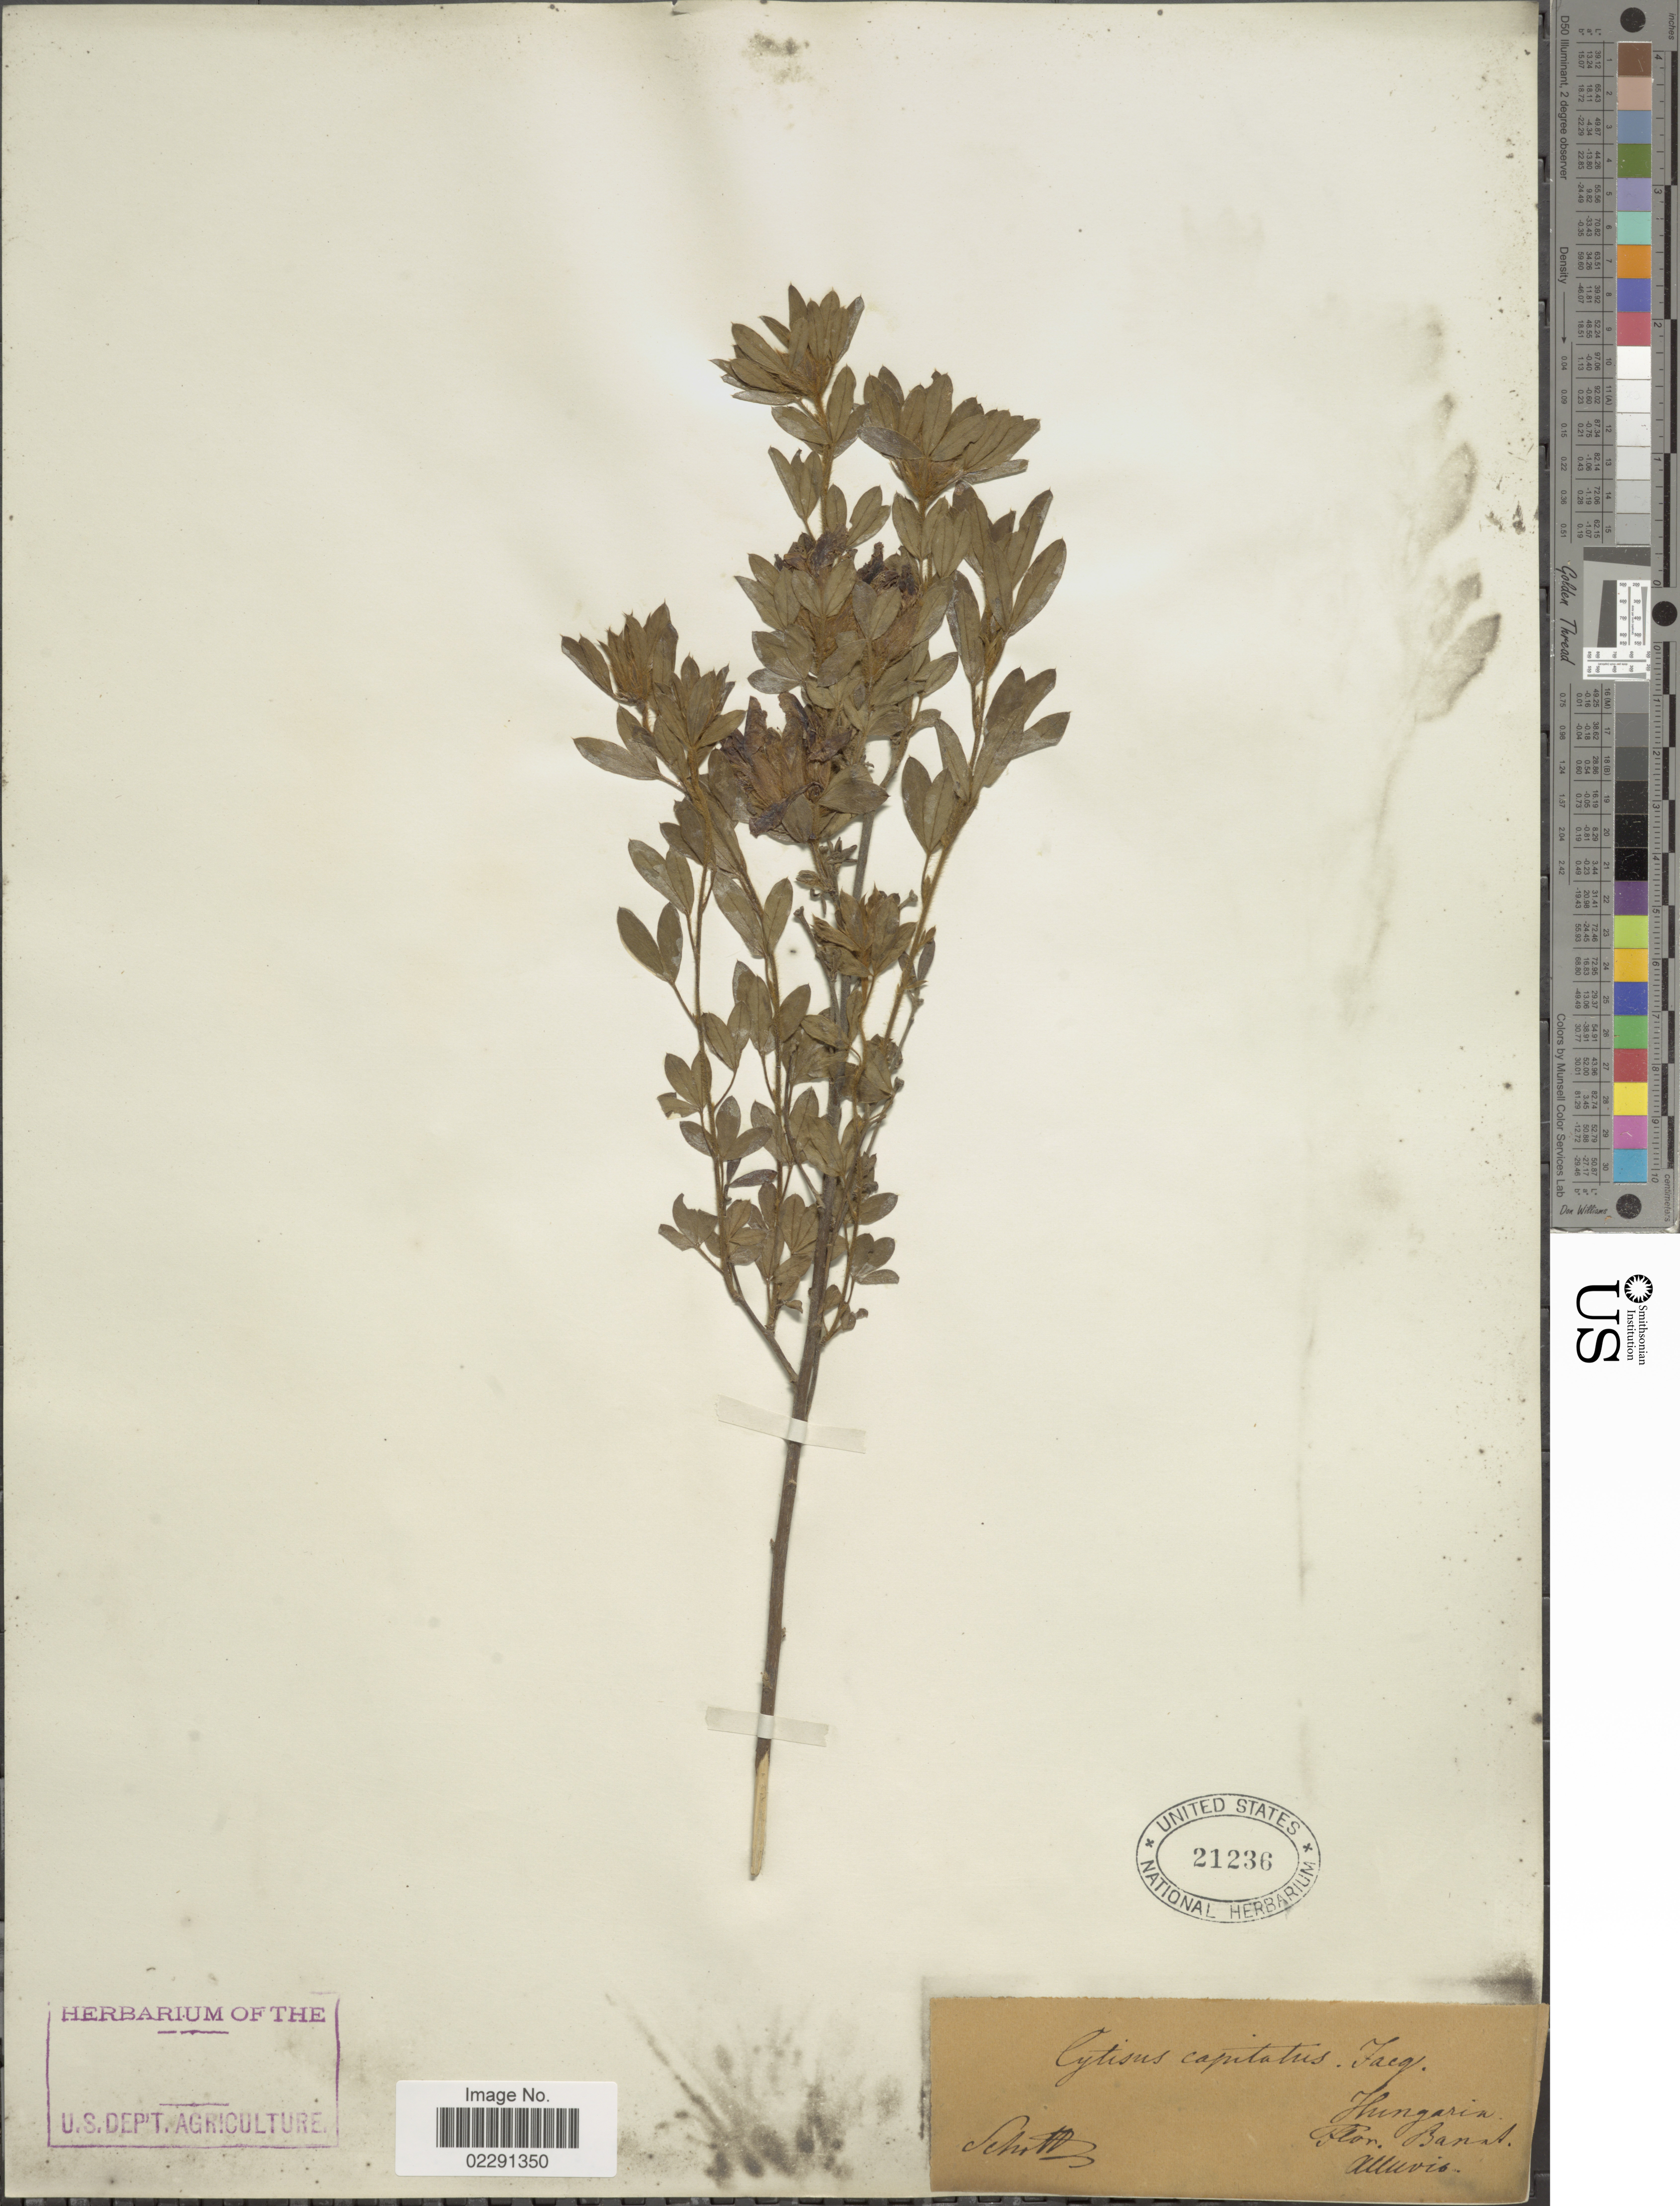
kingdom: Plantae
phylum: Tracheophyta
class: Magnoliopsida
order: Fabales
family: Fabaceae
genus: Cytisus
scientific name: Cytisus hirsutus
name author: L.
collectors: Schott, --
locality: Flor. Banat, Alluvio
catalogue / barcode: US 21236